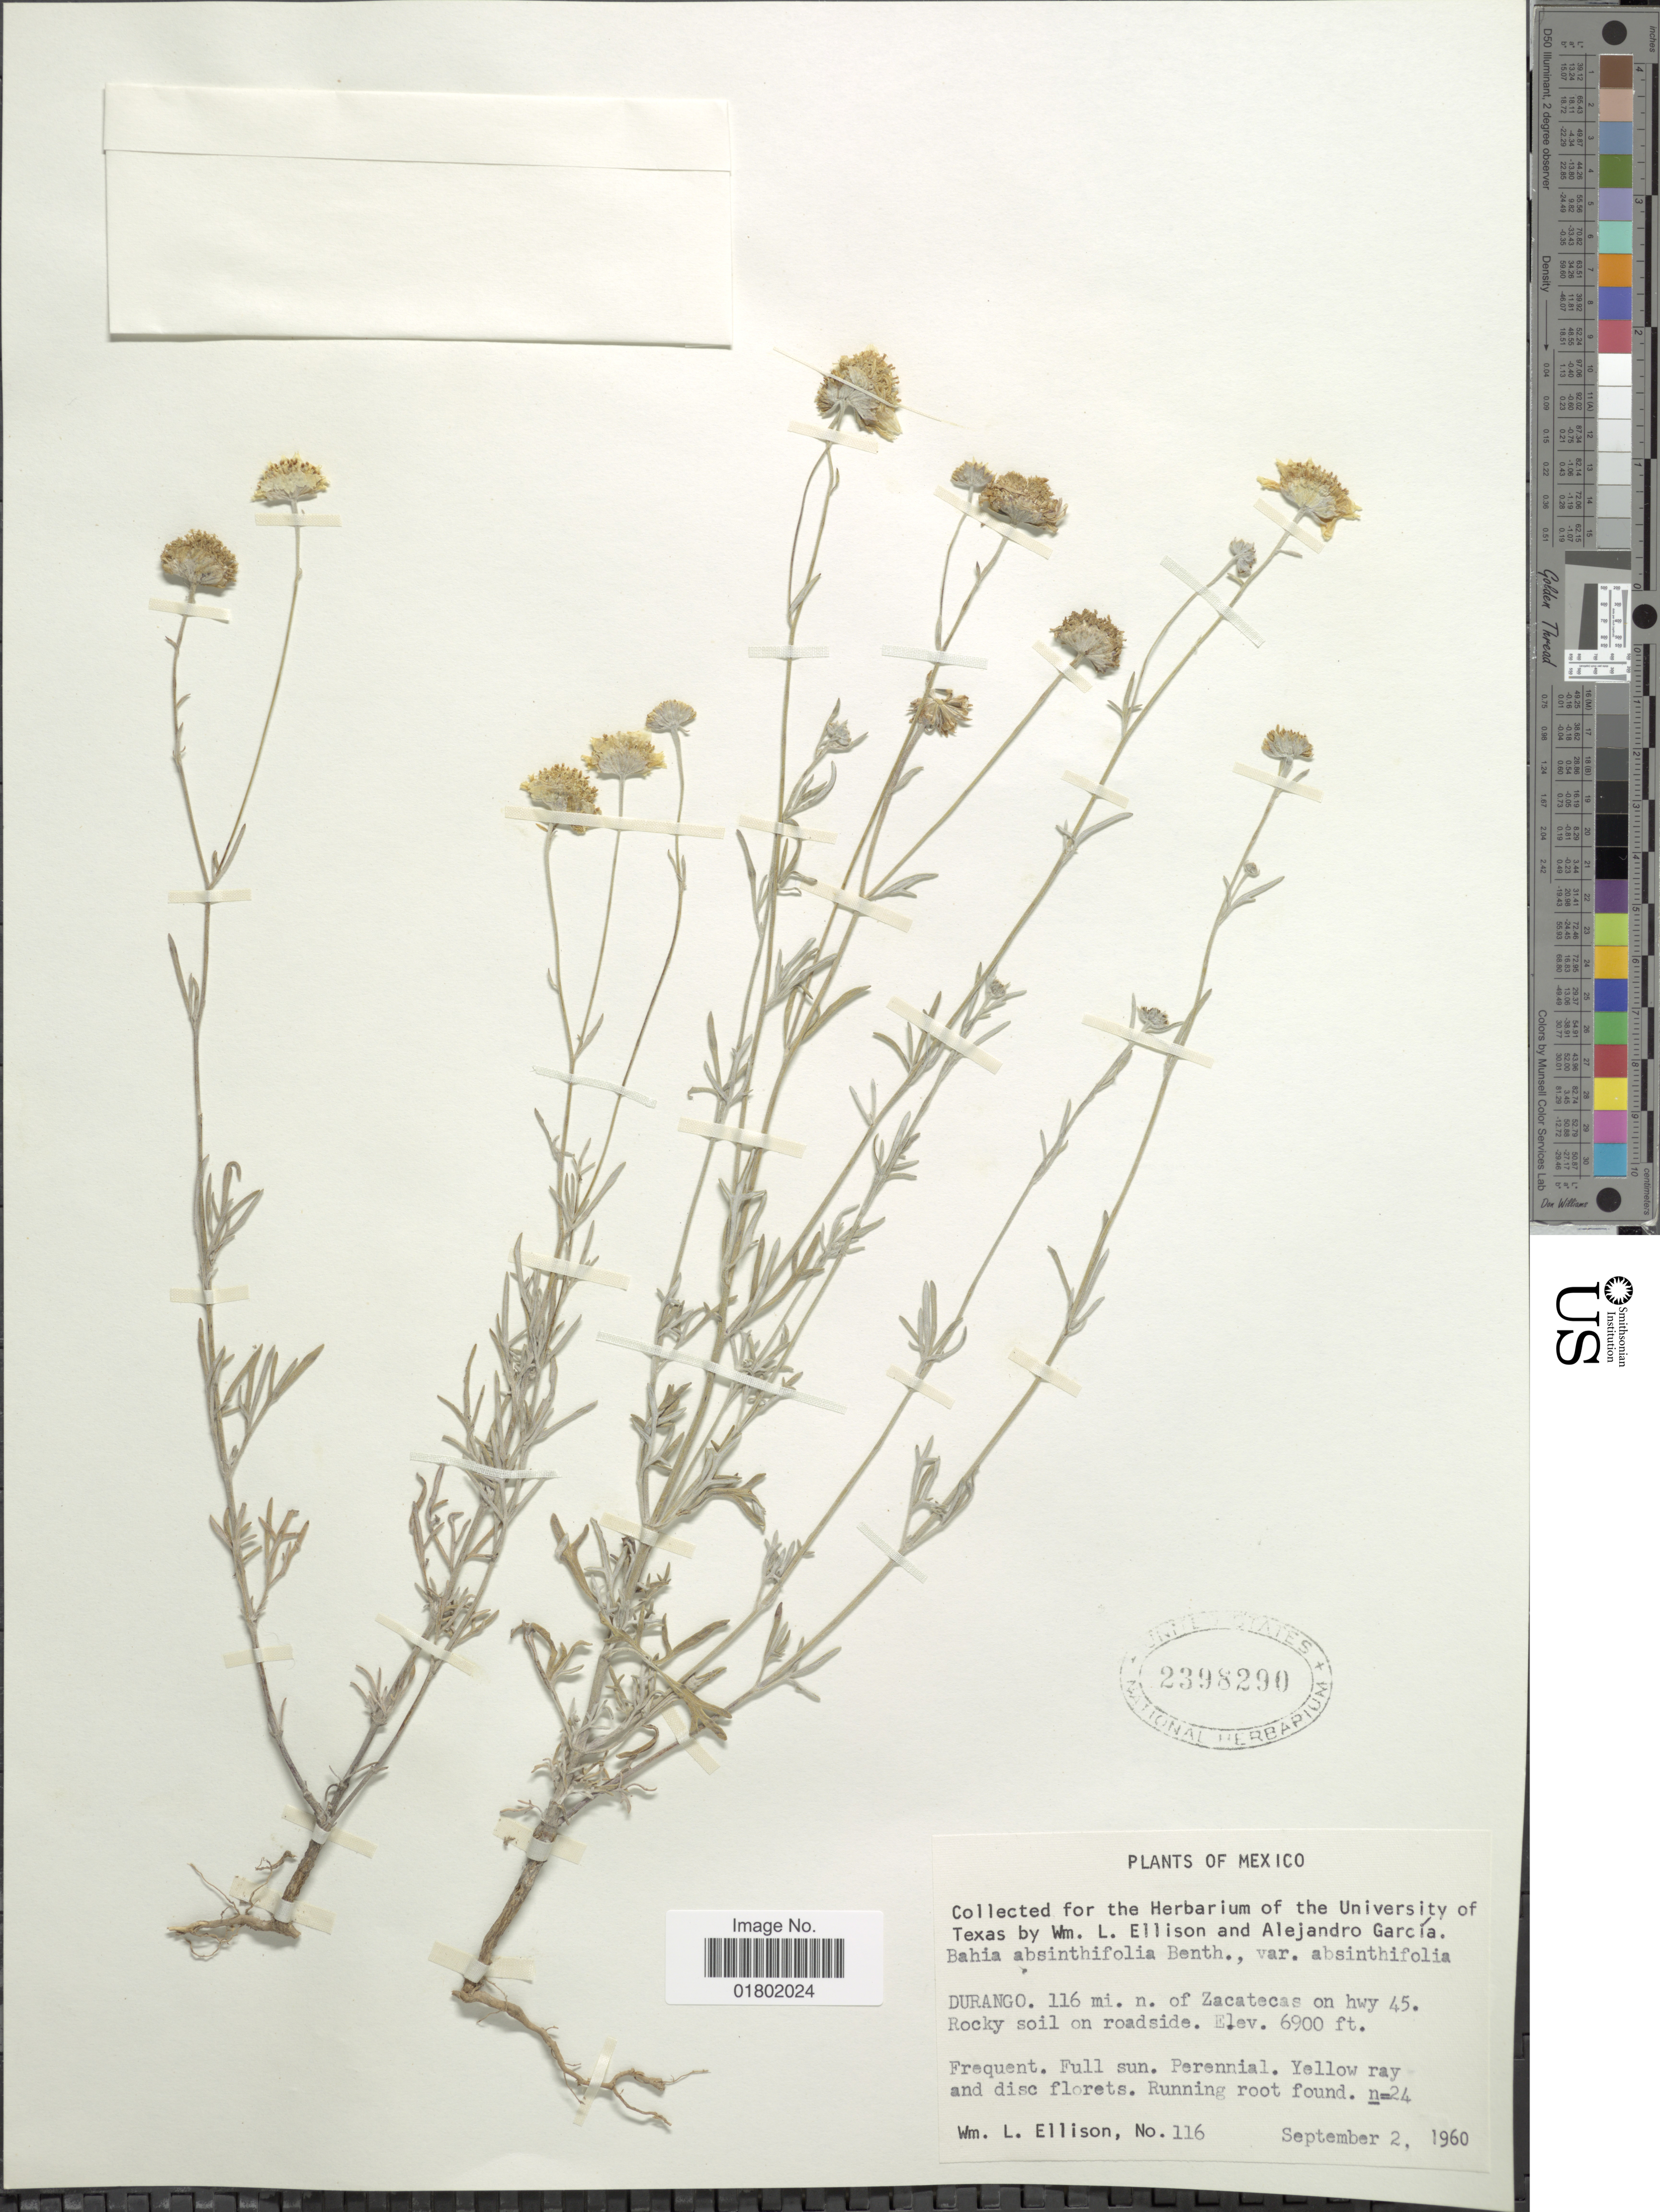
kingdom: Plantae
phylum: Tracheophyta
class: Magnoliopsida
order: Asterales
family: Asteraceae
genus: Bahia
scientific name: Bahia absinthifolia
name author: Benth.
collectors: W. L. Ellison & A. García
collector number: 116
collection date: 1960-09-02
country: Mexico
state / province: Durango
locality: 116 mi. n. of Zacatecas on hwy 45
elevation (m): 2103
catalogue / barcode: US 2398290